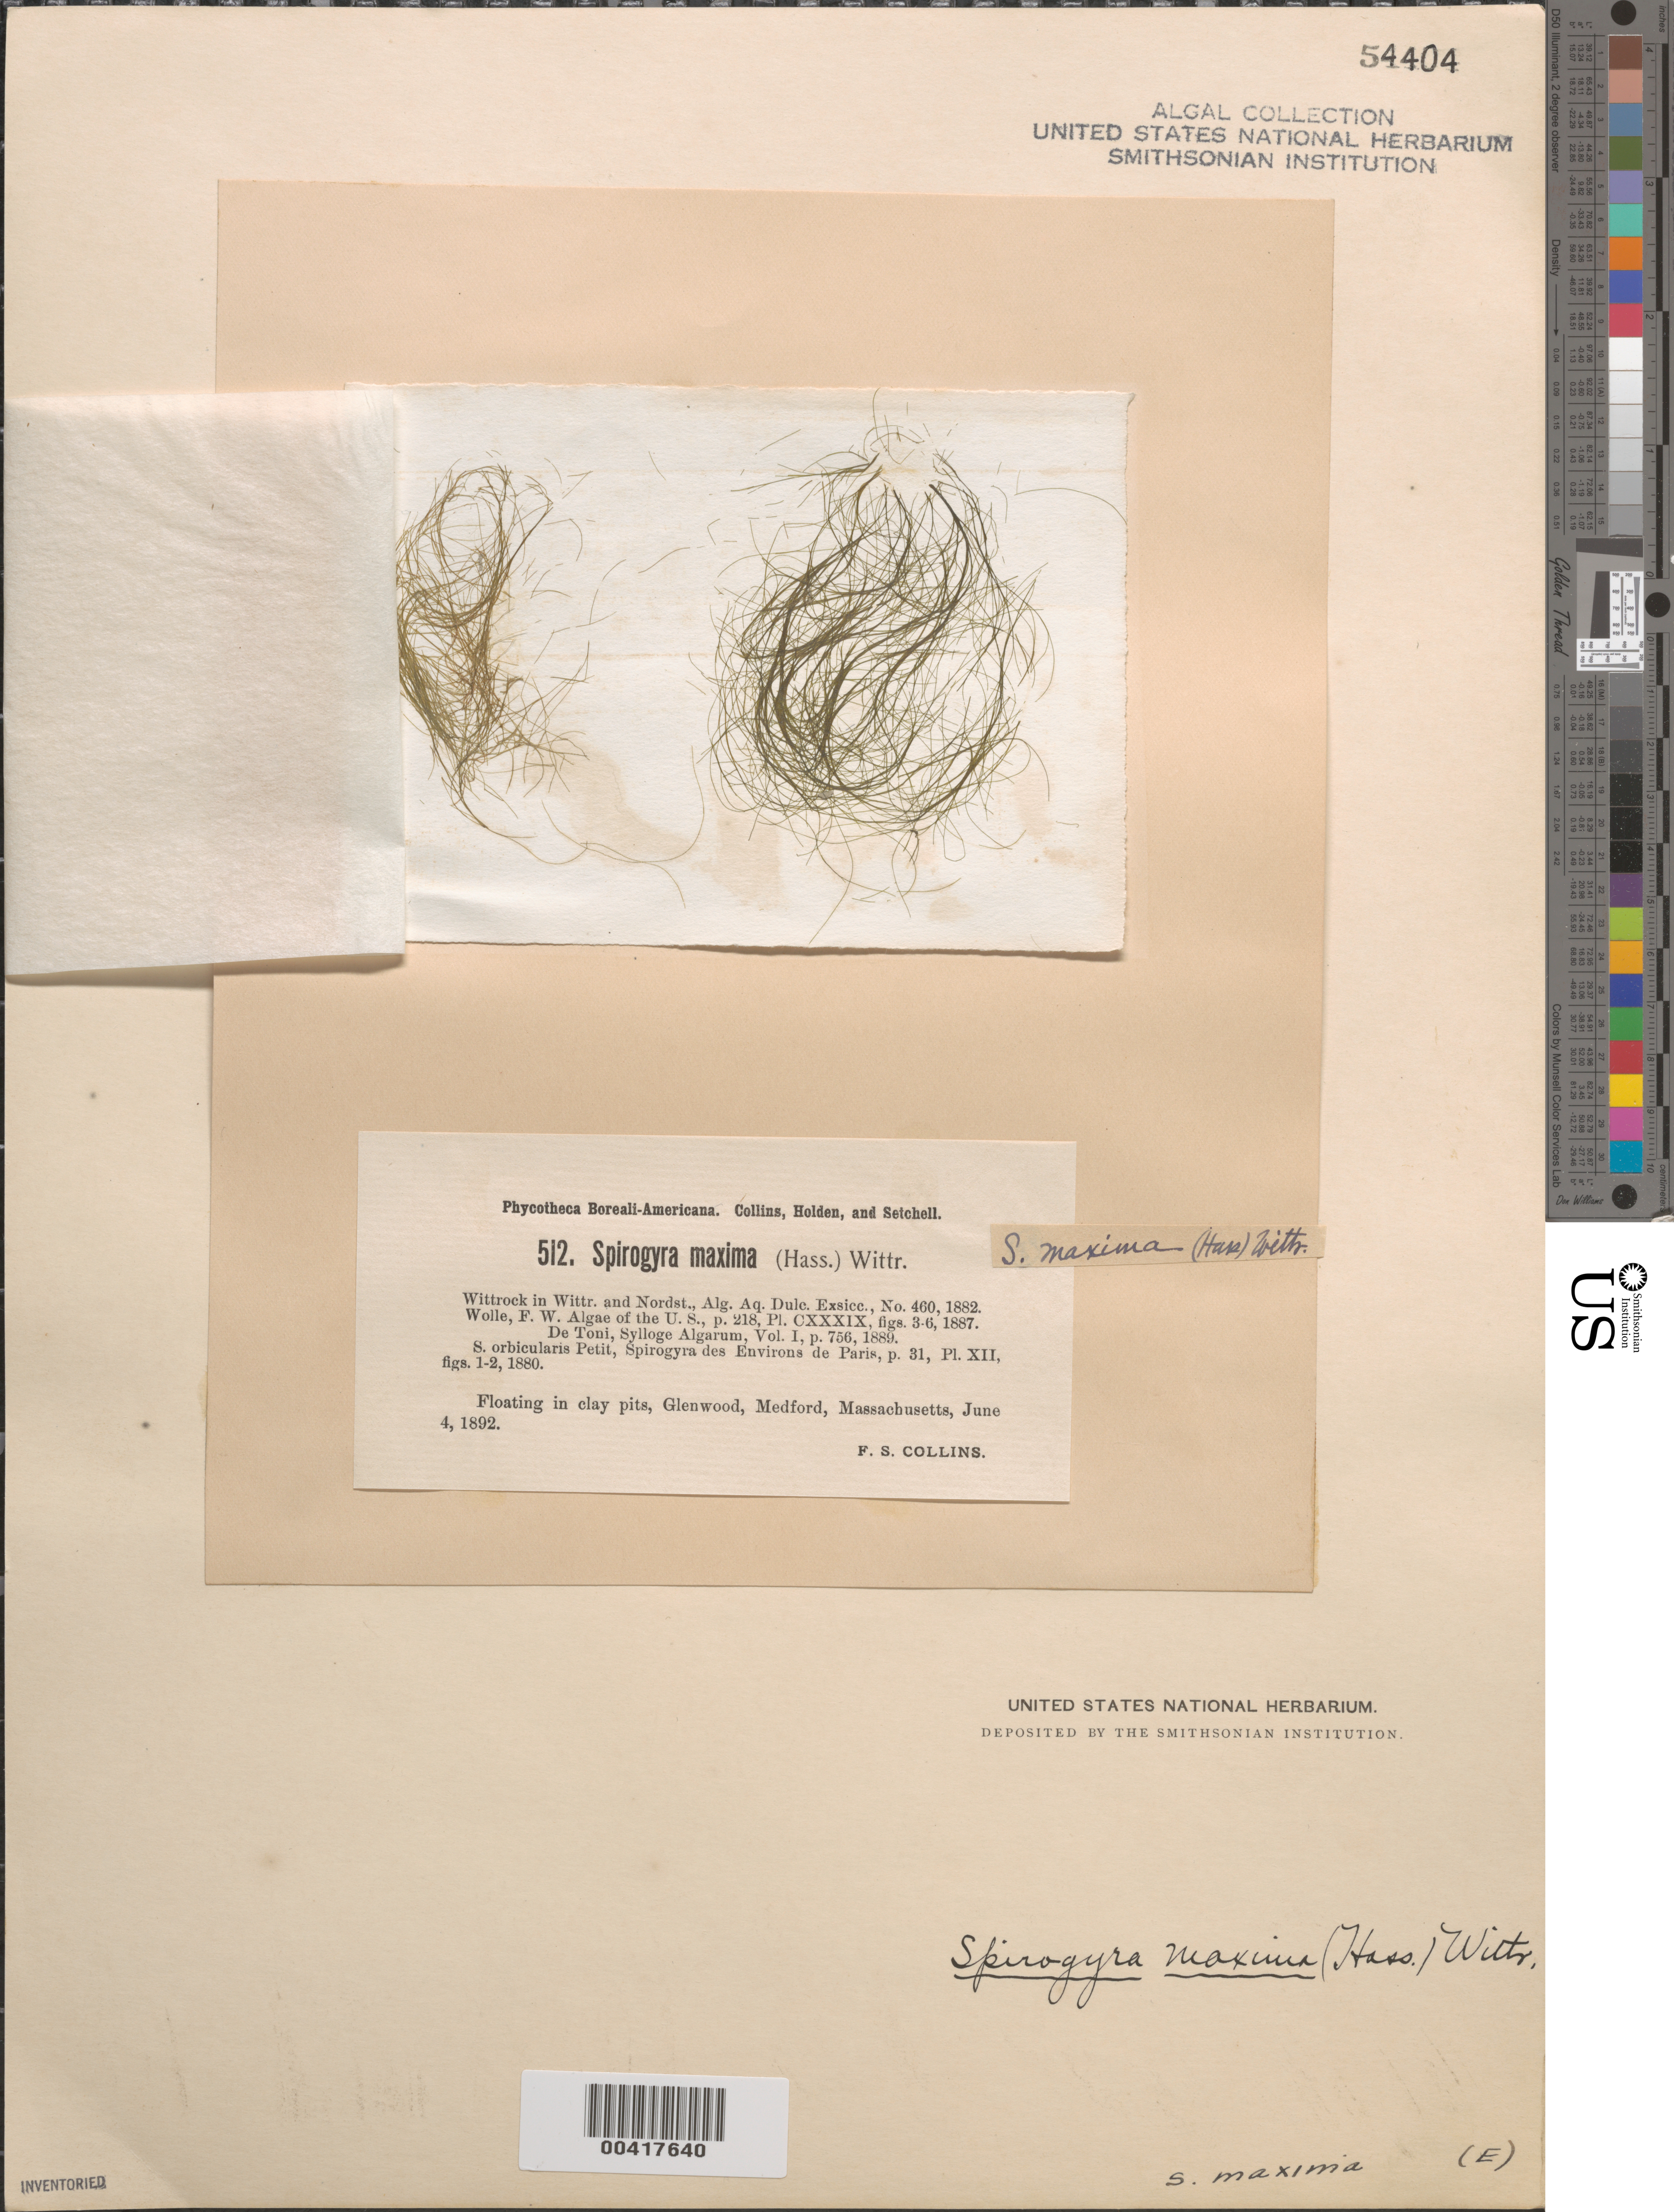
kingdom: Plantae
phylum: Charophyta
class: Zygnematophyceae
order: Zygnematales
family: Zygnemataceae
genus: Spirogyra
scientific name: Spirogyra maxima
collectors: F. Collins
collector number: PB-A 512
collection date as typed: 04 Jun 1892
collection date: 1892-06-04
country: United States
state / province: Massachusetts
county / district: Middlesex County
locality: Medford, Glenwood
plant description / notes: Collins, Holden & Setchell, Phycotheca Boreali-Americana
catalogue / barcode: US 54404